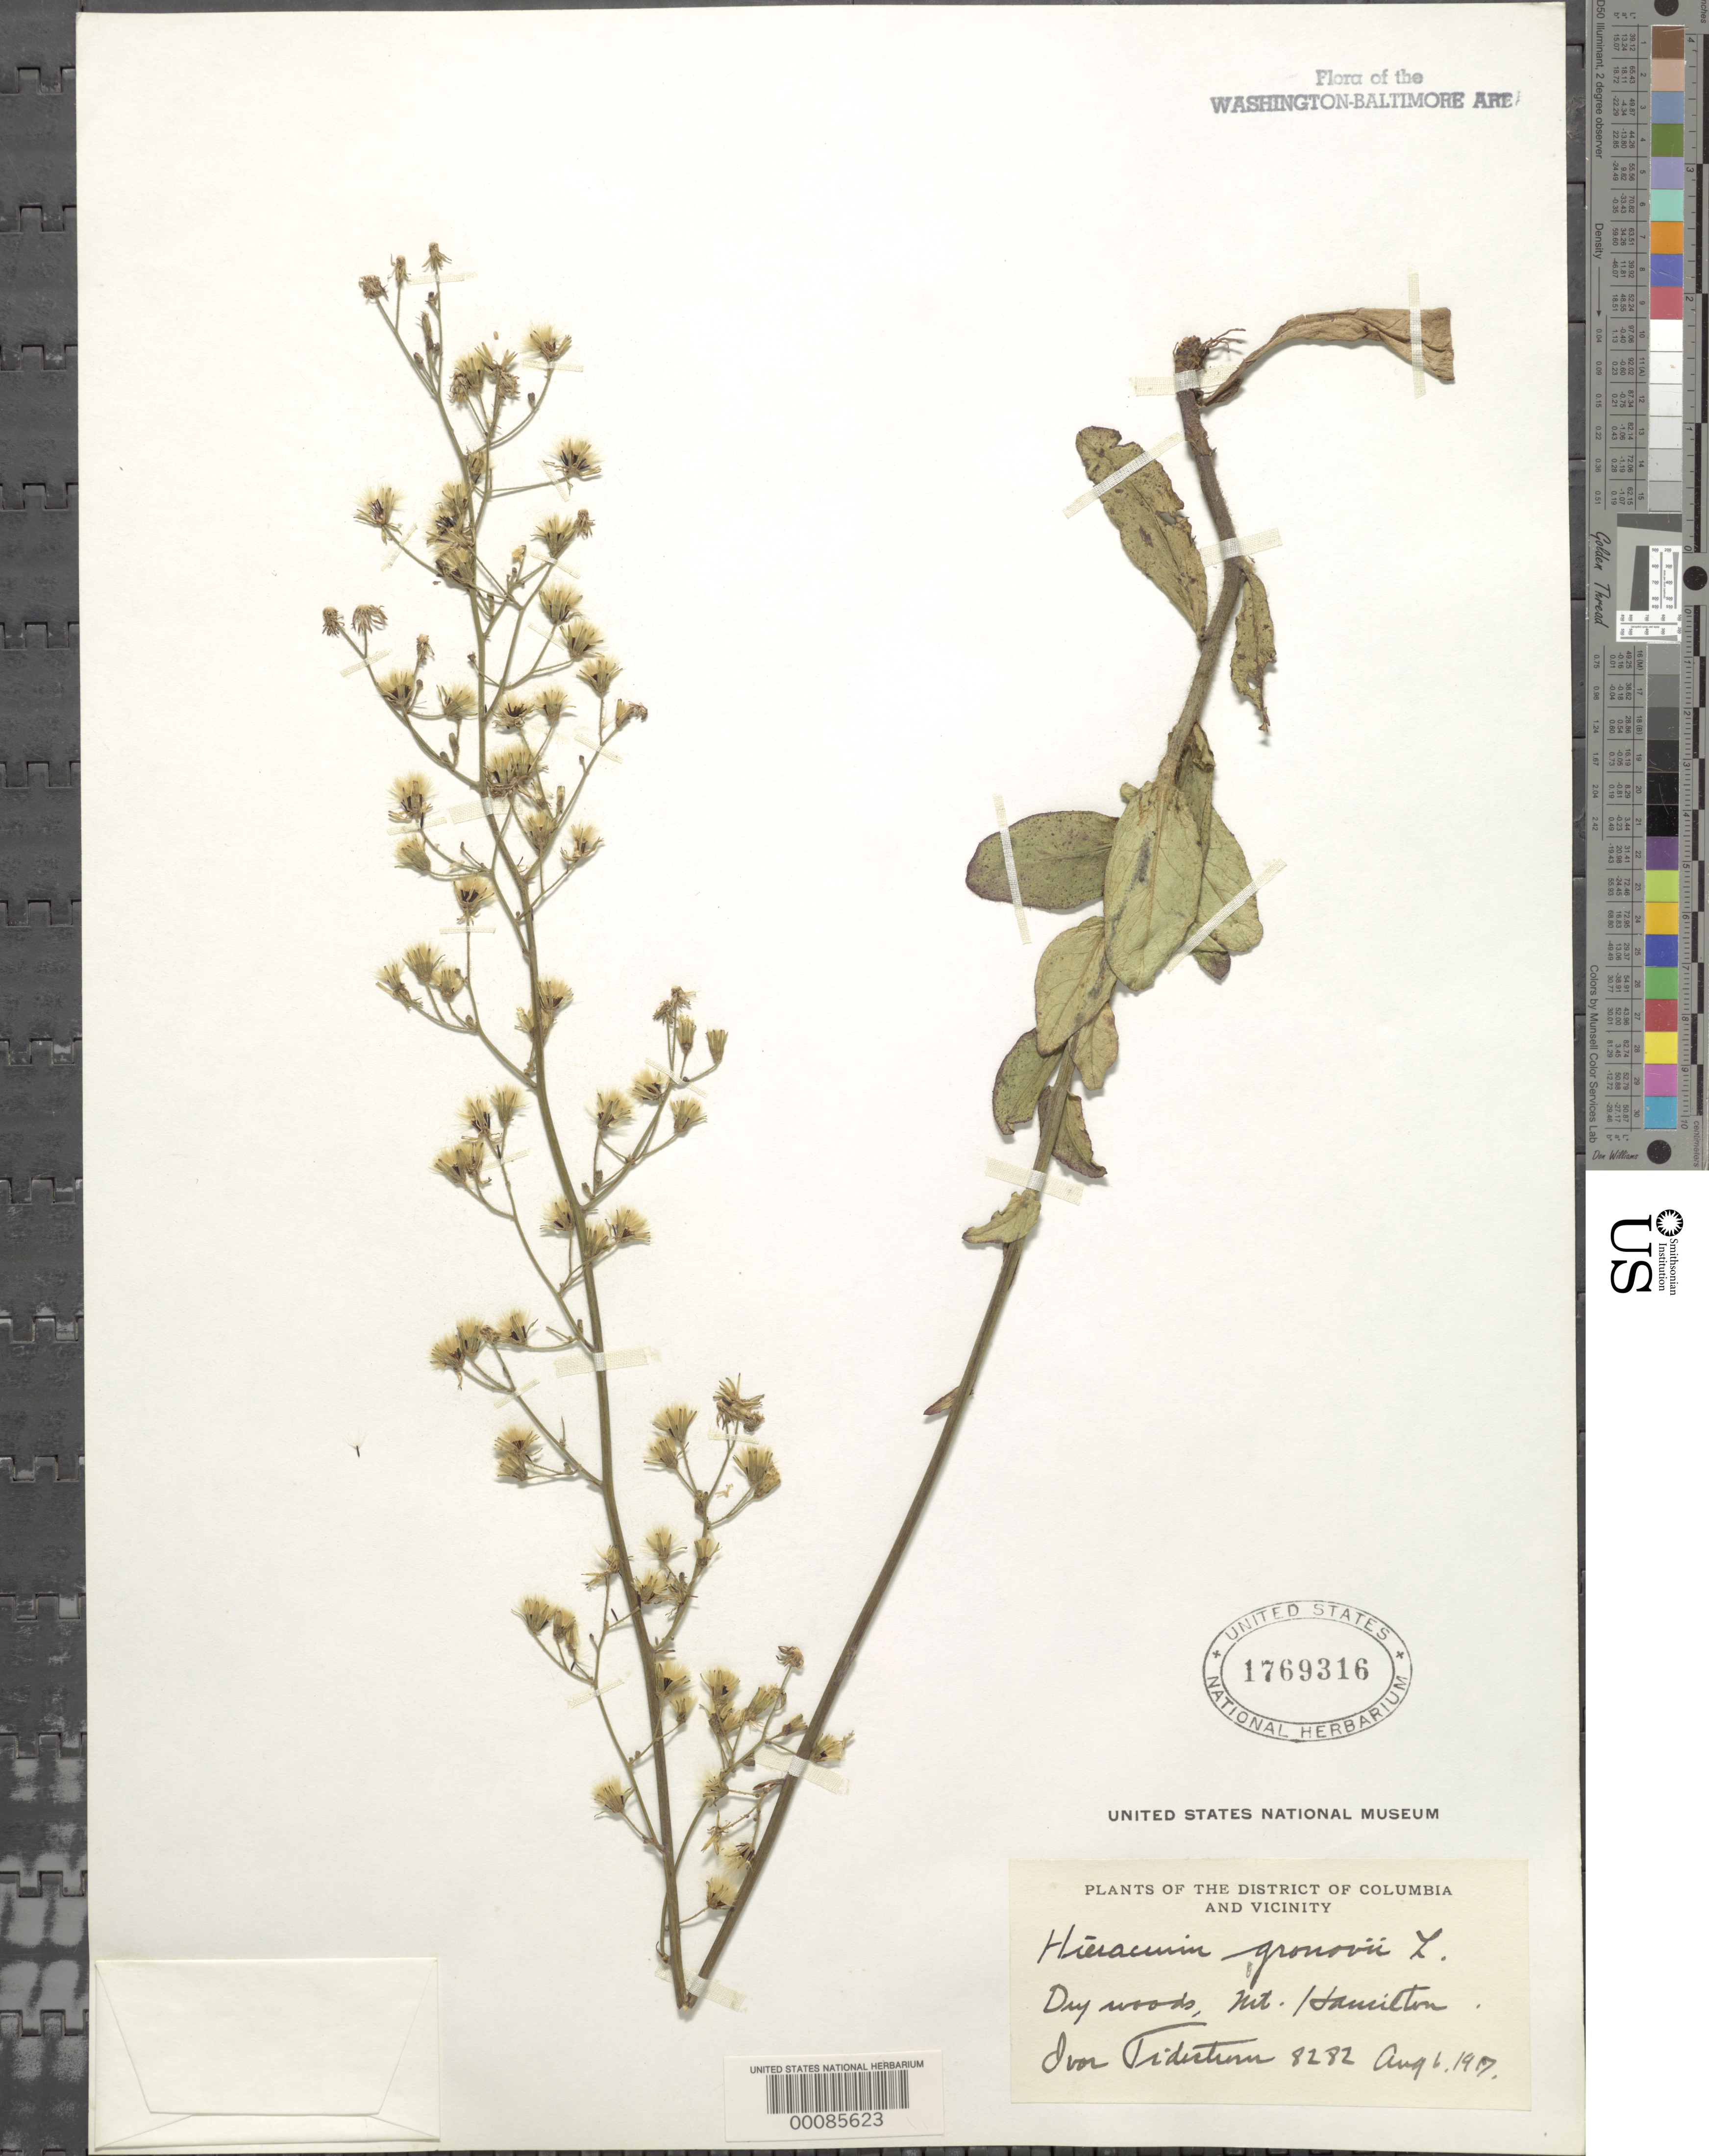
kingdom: Plantae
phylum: Tracheophyta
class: Magnoliopsida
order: Asterales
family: Asteraceae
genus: Hieracium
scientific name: Hieracium gronovii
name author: L.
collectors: I. F. Tidestrom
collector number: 8282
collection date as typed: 06 Aug 1917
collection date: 1917-08-06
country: United States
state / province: District of Columbia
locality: Mount Hamilton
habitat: Dry woods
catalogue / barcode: US 1769316